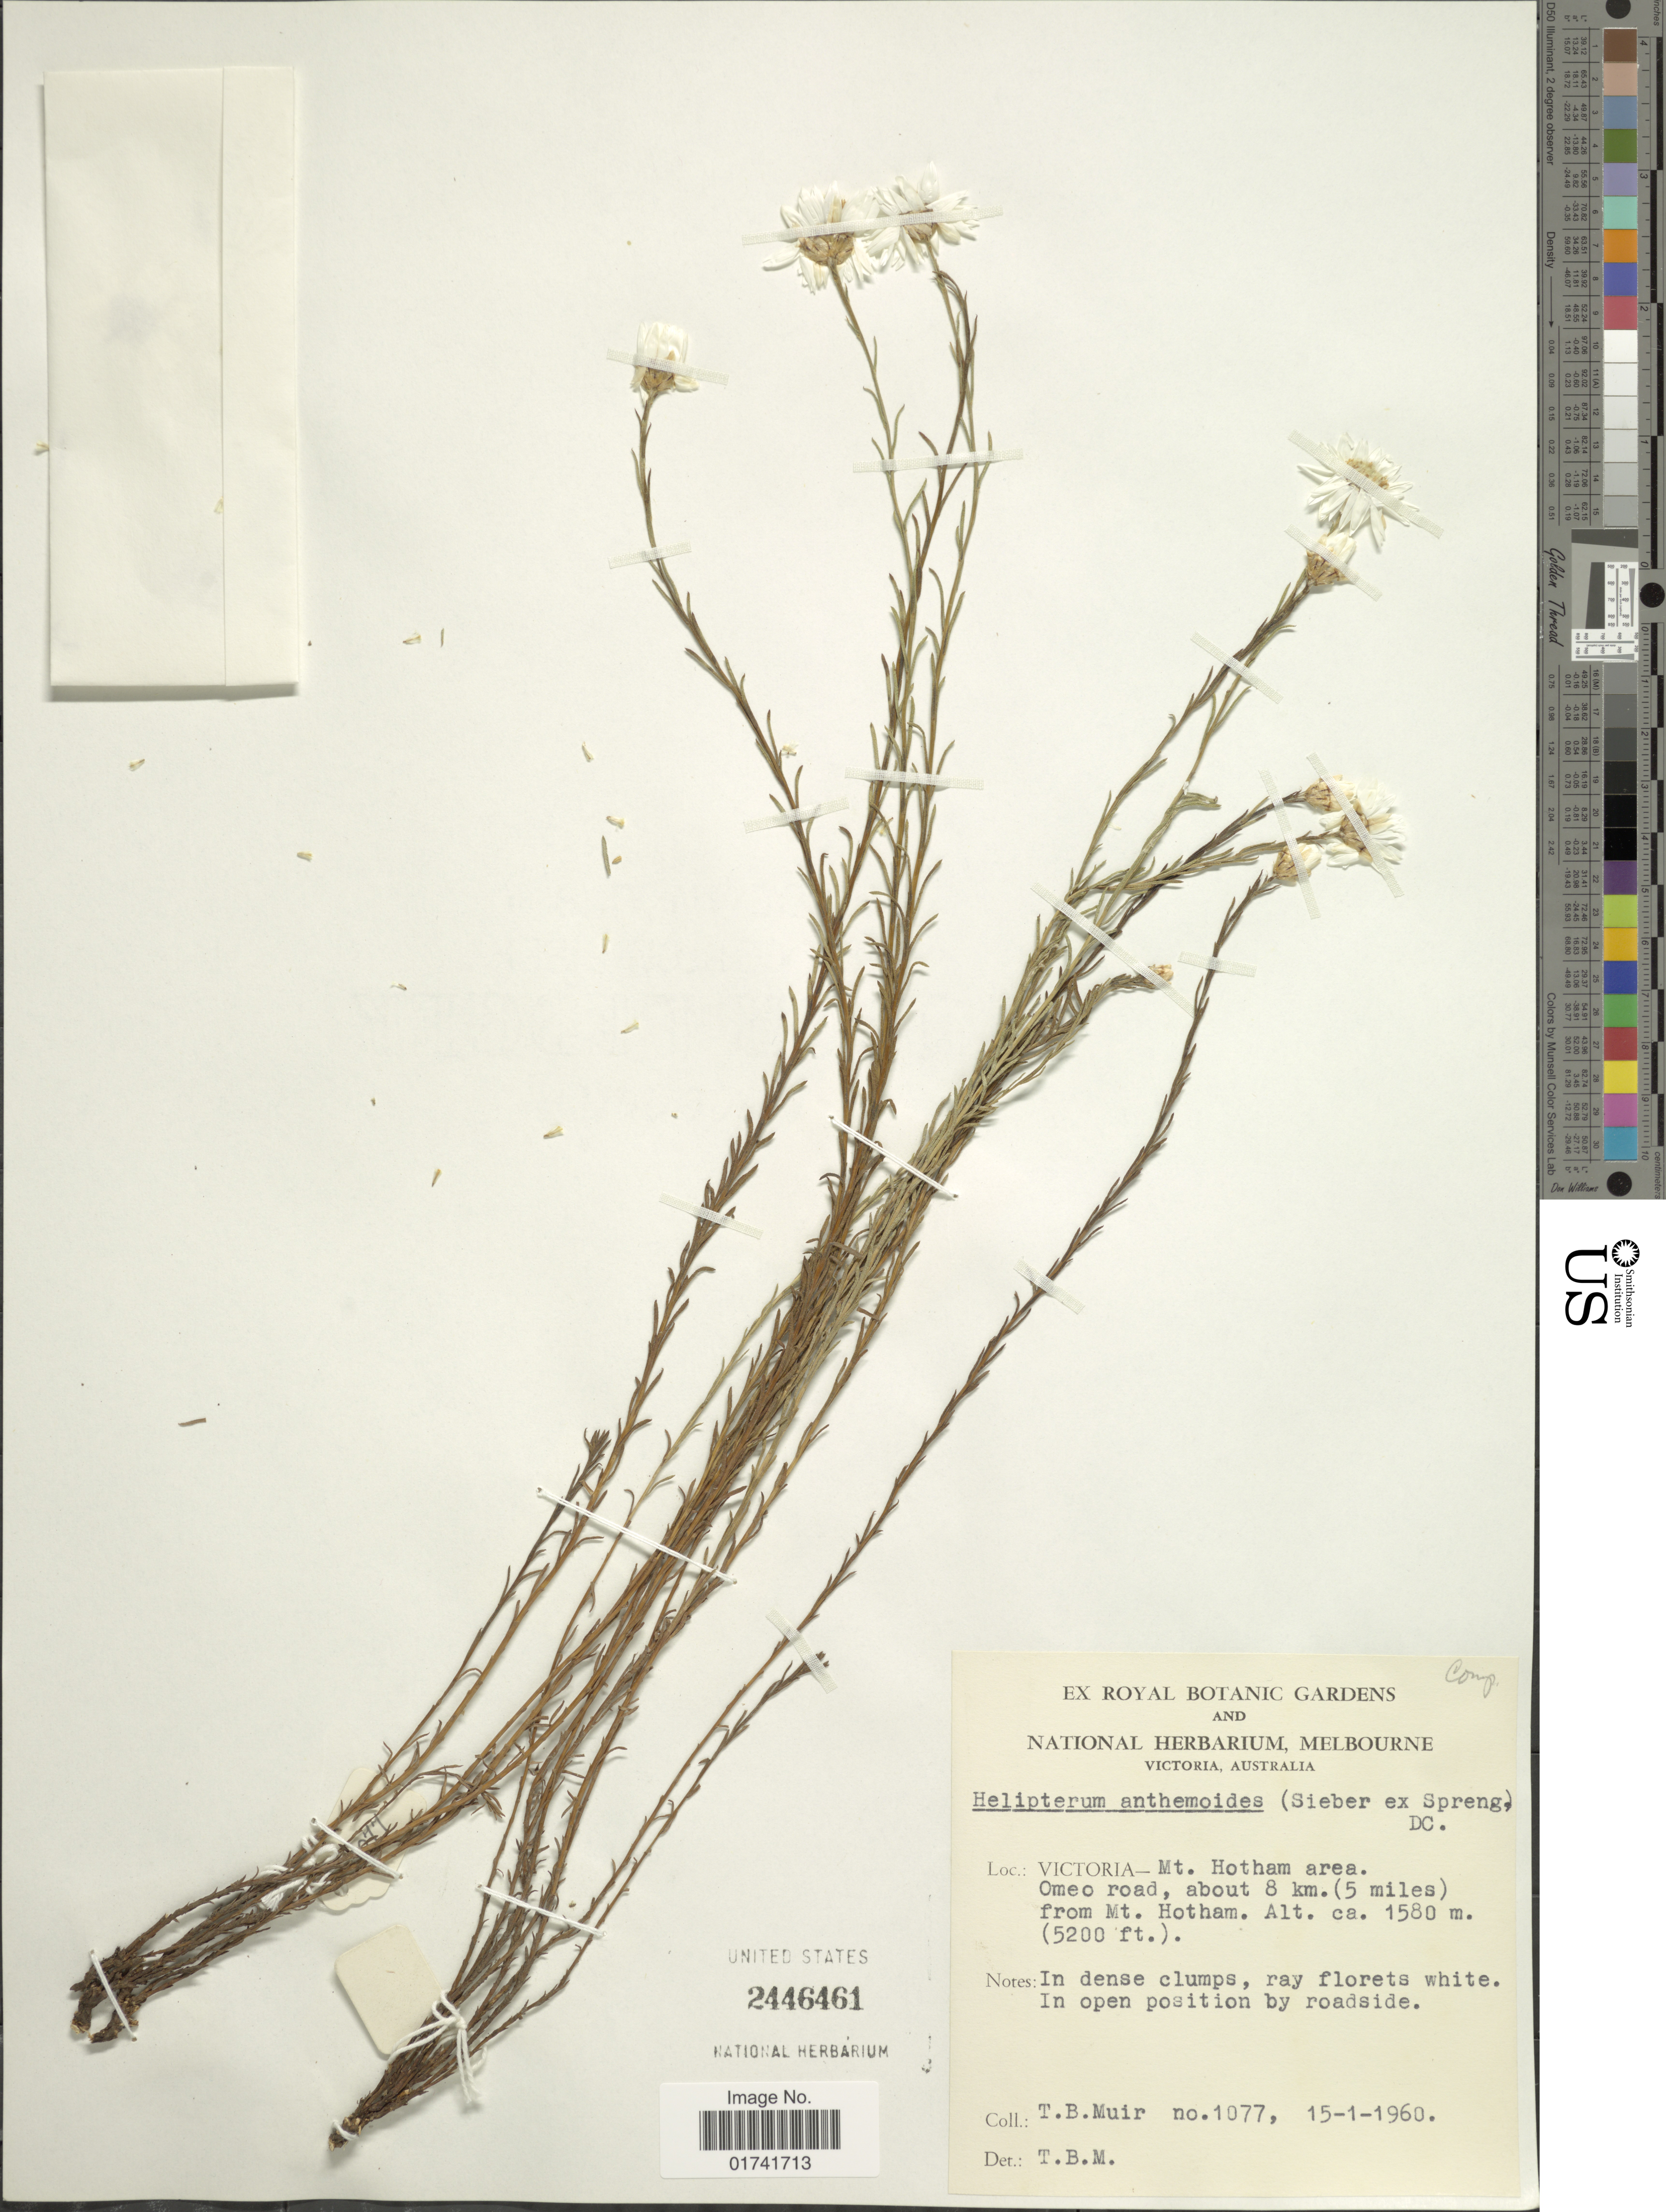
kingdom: Plantae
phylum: Tracheophyta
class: Magnoliopsida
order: Asterales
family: Asteraceae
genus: Rhodanthe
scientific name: Rhodanthe anthemoides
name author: (Sieber ex Spreng.) Paul G. Wilson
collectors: T. Muir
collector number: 1077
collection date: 1960-01-15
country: Australia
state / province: Victoria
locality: Victoria-Mt. Hotham area, Omeo road, about 8 km. (5 miles) from Mt. Hotham, by roadside.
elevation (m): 1580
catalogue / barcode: US 2446461